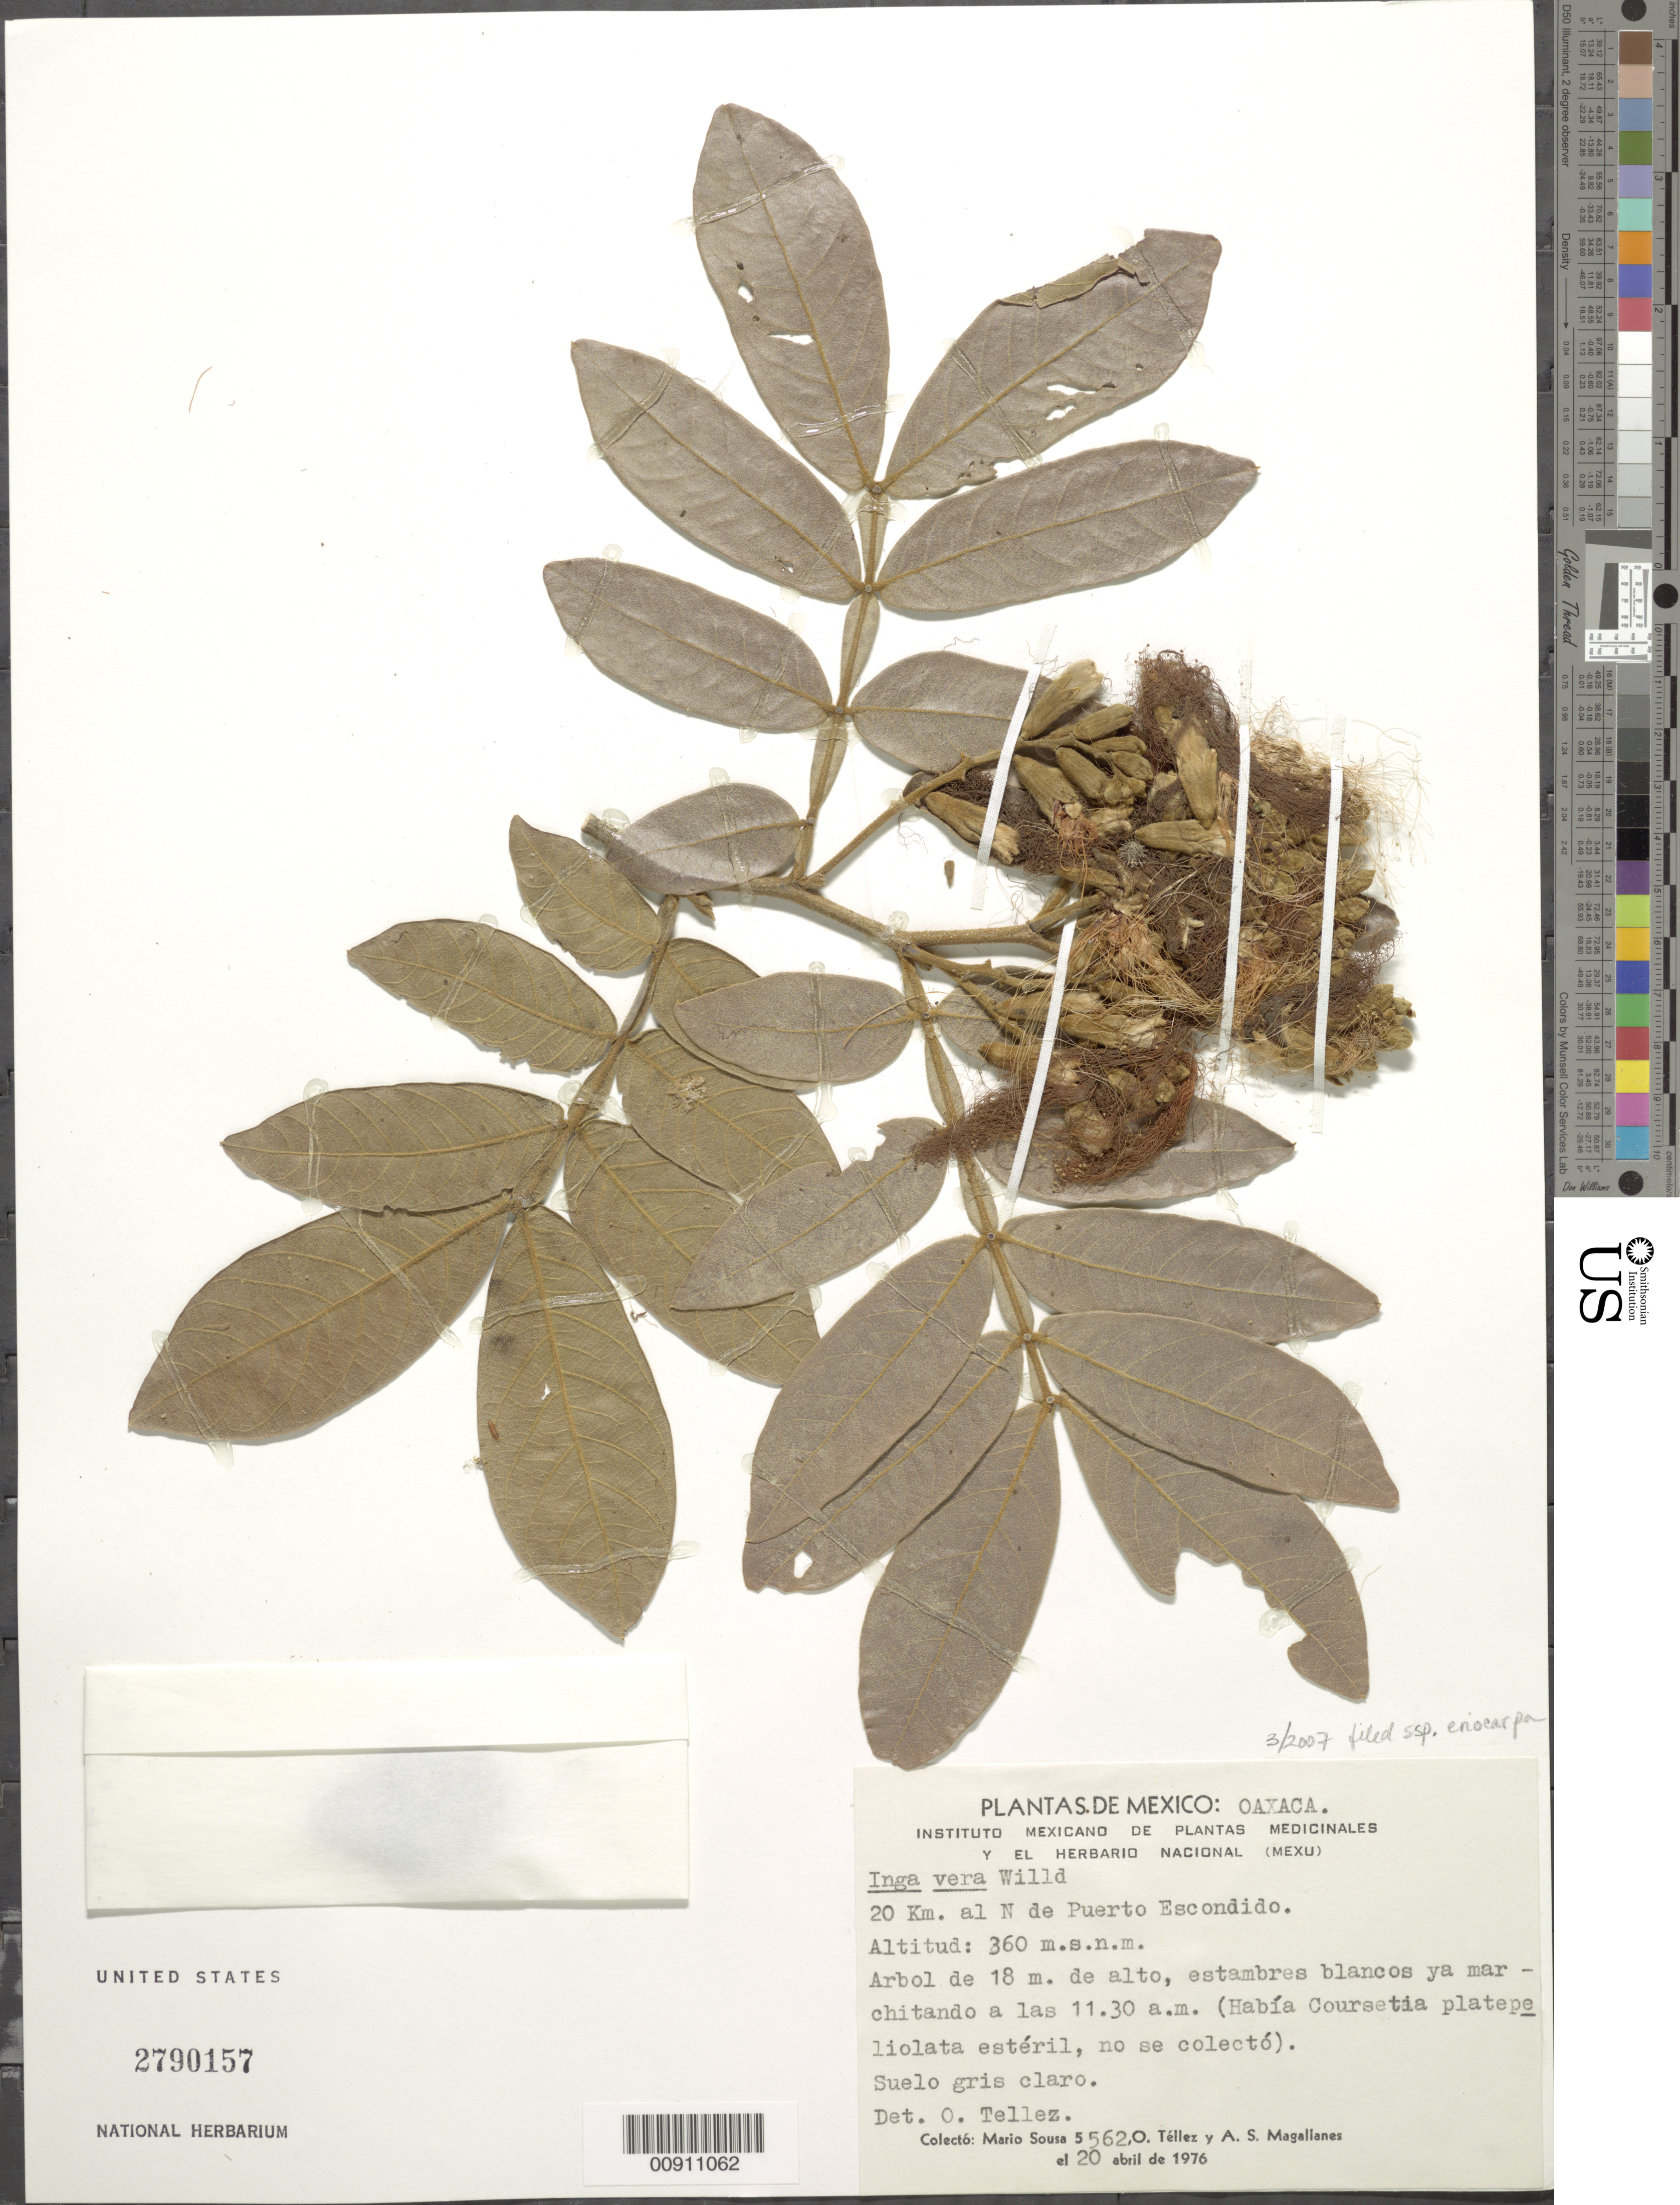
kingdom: Plantae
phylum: Tracheophyta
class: Magnoliopsida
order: Fabales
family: Fabaceae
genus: Inga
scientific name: Inga vera subsp. eriocarpa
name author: (Benth.) J. León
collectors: M. Sousa S., O. Téllez V. & A. Magallanes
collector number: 5562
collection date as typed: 20 Apr 1976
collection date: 1976-04-20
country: Mexico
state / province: Oaxaca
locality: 20 km. al N de Puerto Escondido.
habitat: Suelo gris claro (Había Coursetia platepeliolata estéril, no se colectó).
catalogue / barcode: US 2790157